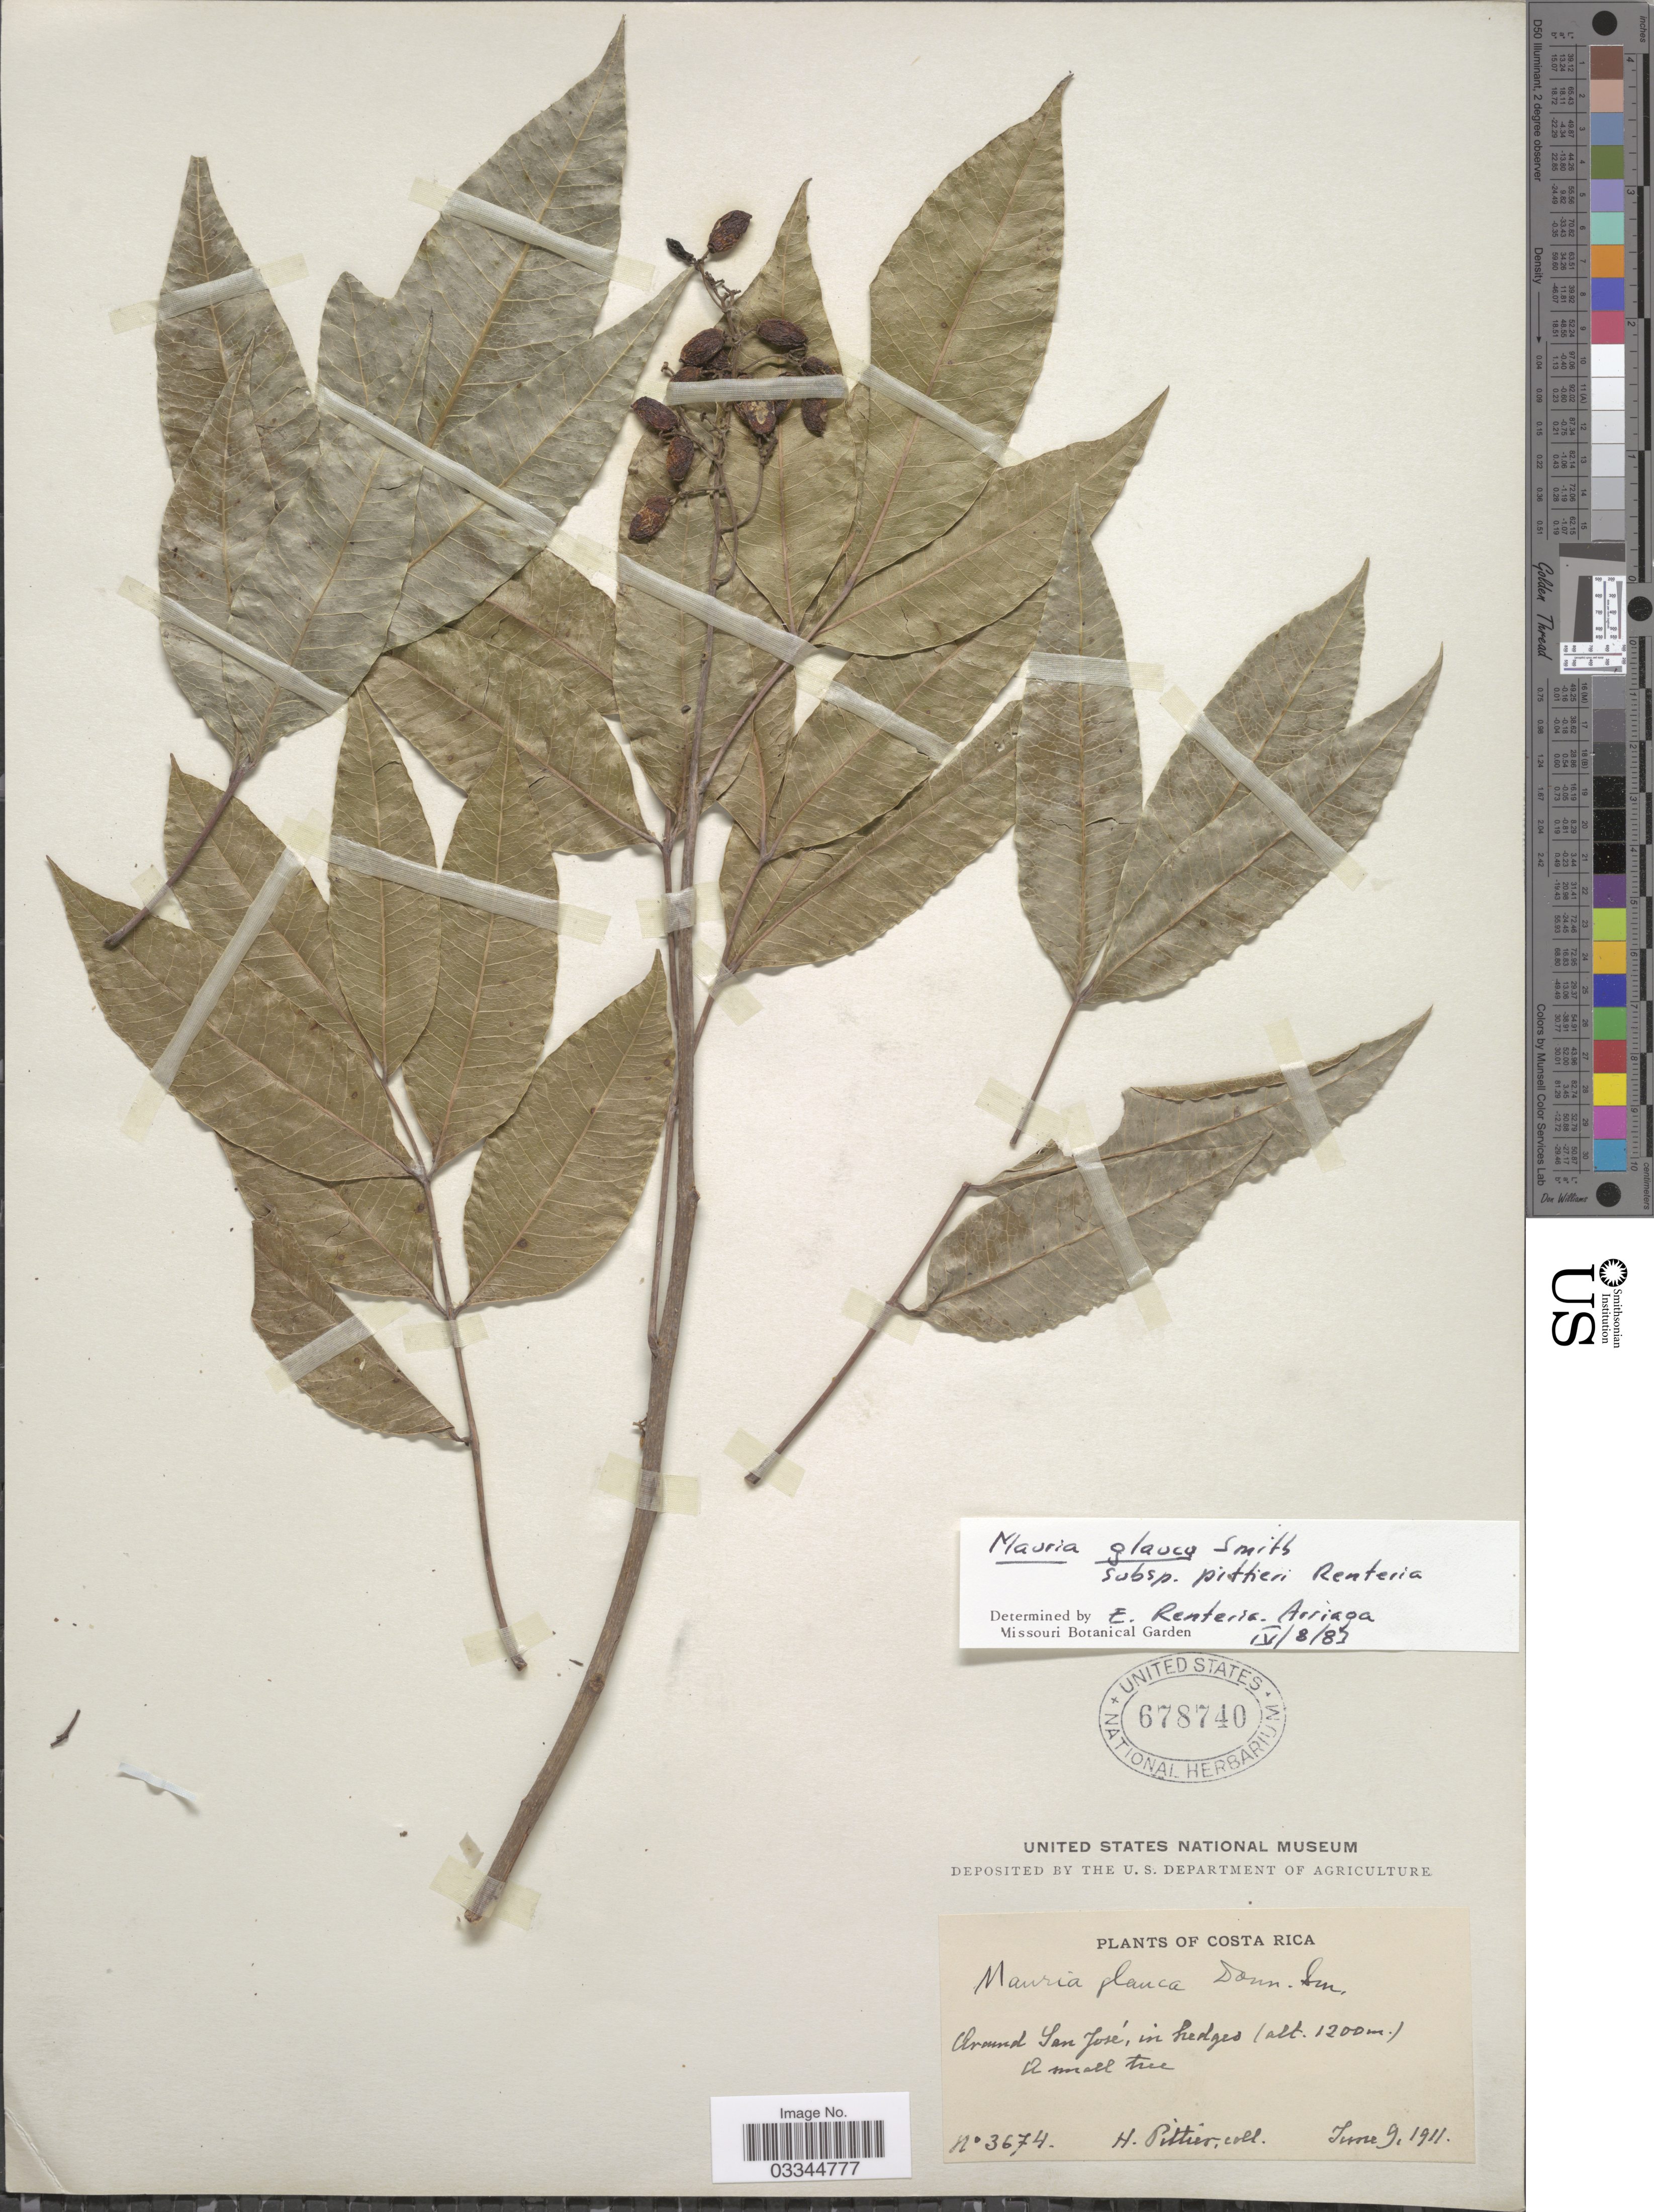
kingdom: Plantae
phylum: Tracheophyta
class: Magnoliopsida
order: Sapindales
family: Anacardiaceae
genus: Mauria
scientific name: Mauria glauca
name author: Donn. Sm.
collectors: H. F. Pittier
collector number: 3674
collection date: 1911-06-09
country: Costa Rica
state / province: San José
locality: Around San José.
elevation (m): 1200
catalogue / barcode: US 678740